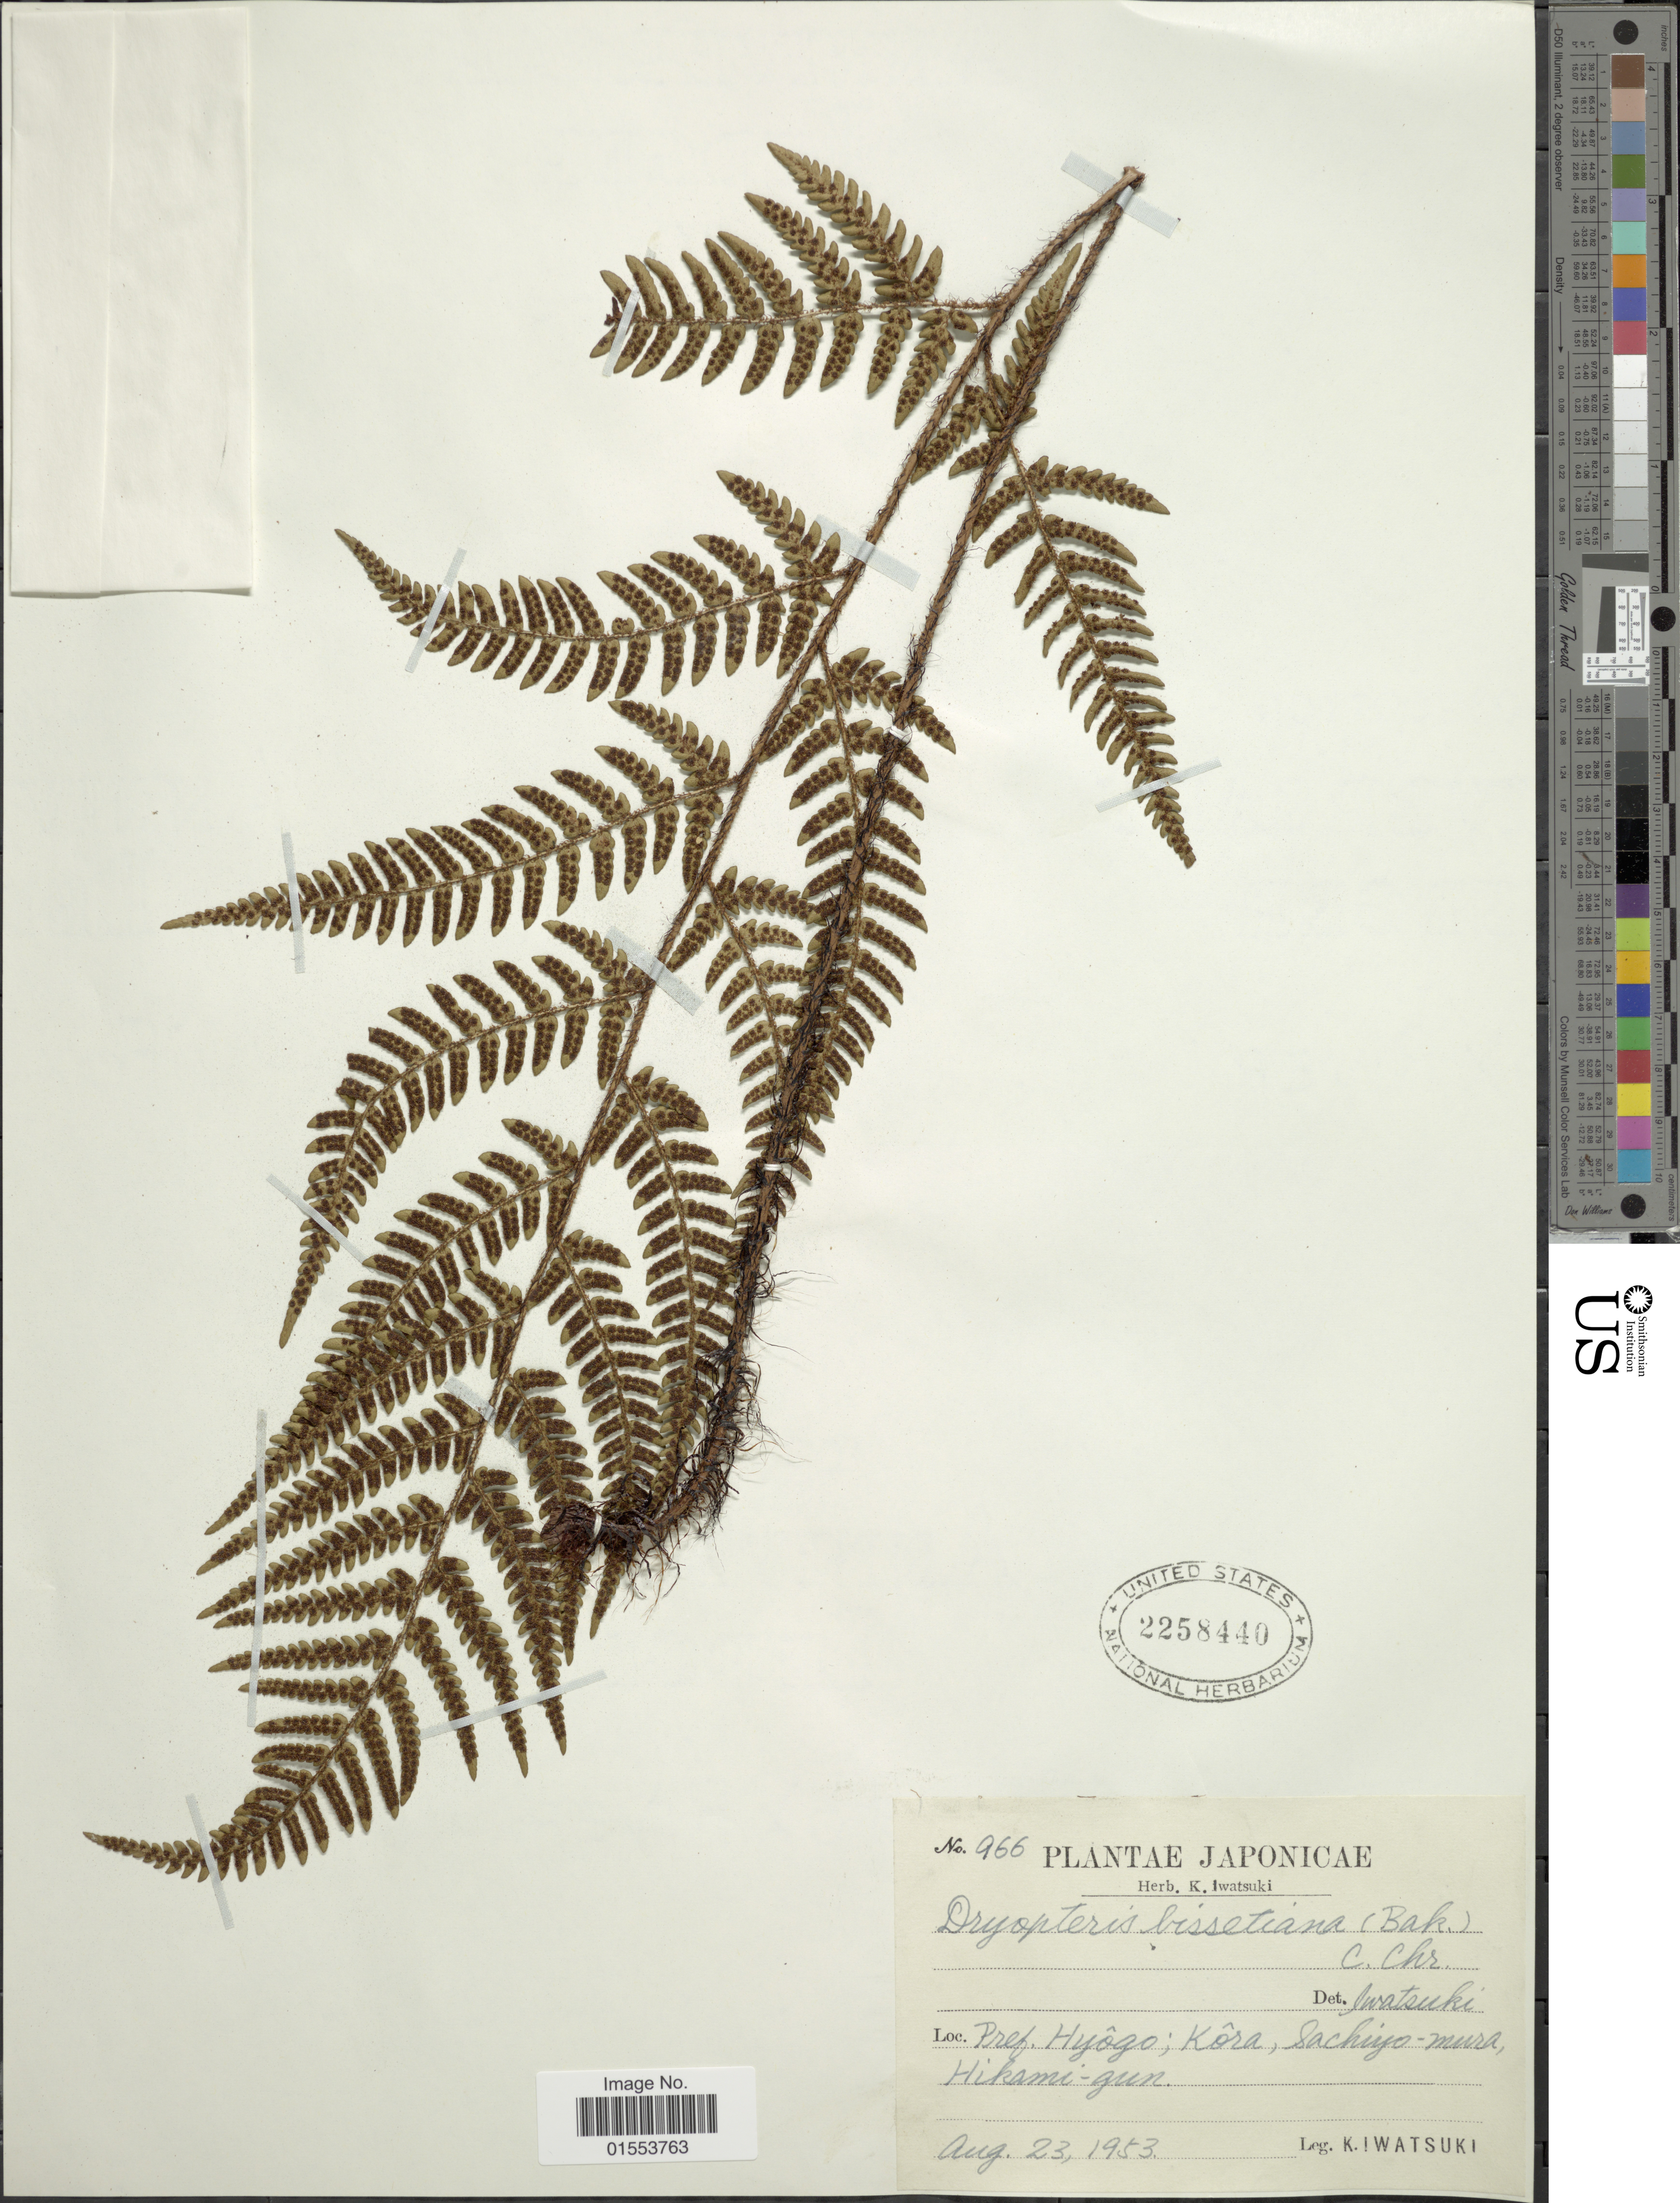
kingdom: Plantae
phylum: Tracheophyta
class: Polypodiopsida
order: Polypodiales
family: Dryopteridaceae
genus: Dryopteris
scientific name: Dryopteris bissetiana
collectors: K. Iwatsuki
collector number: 966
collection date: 1953-08-23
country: Japan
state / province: Hyogo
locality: Japonicae. Pref. Hyogo; Kora, Schiyo-mura, Hikami-gun.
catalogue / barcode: US 2258440